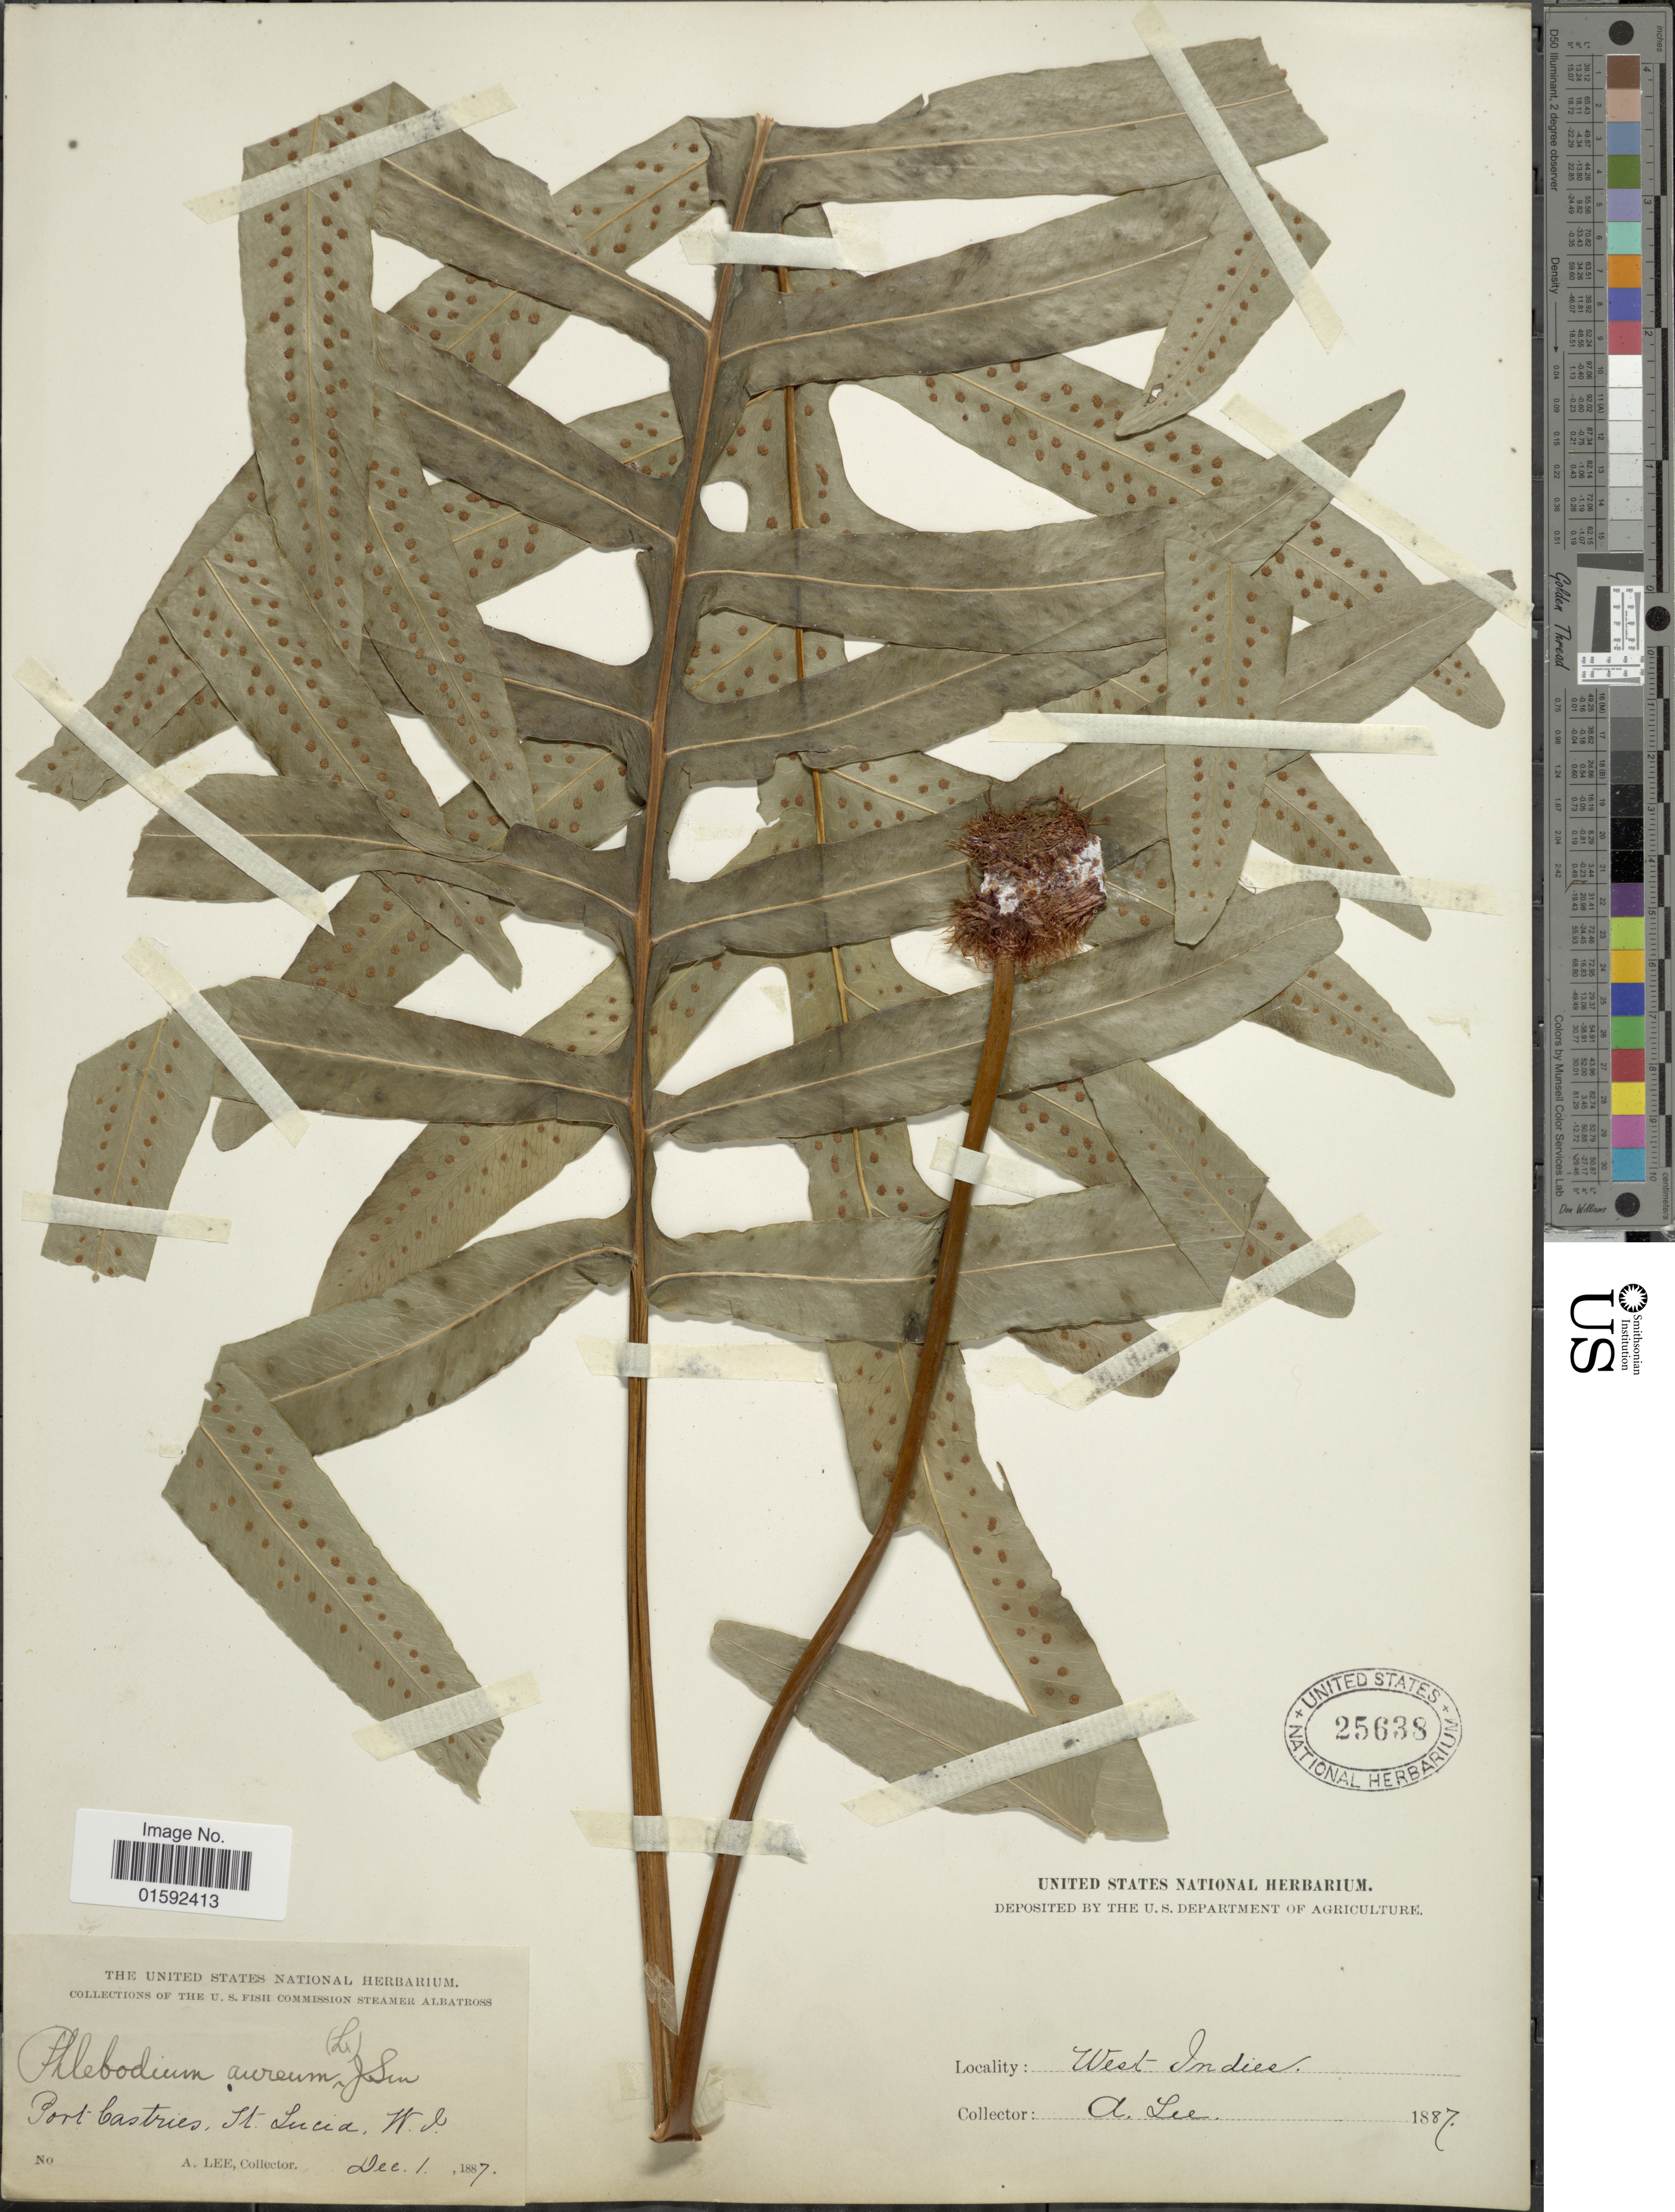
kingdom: Plantae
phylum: Tracheophyta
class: Polypodiopsida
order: Polypodiales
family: Polypodiaceae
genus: Phlebodium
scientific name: Phlebodium aureum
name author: (L.) J. Sm.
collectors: A. Lee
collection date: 1887-12-01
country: St. Lucia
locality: West Indies, Port bastries, St. Lucia.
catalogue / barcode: US 25638